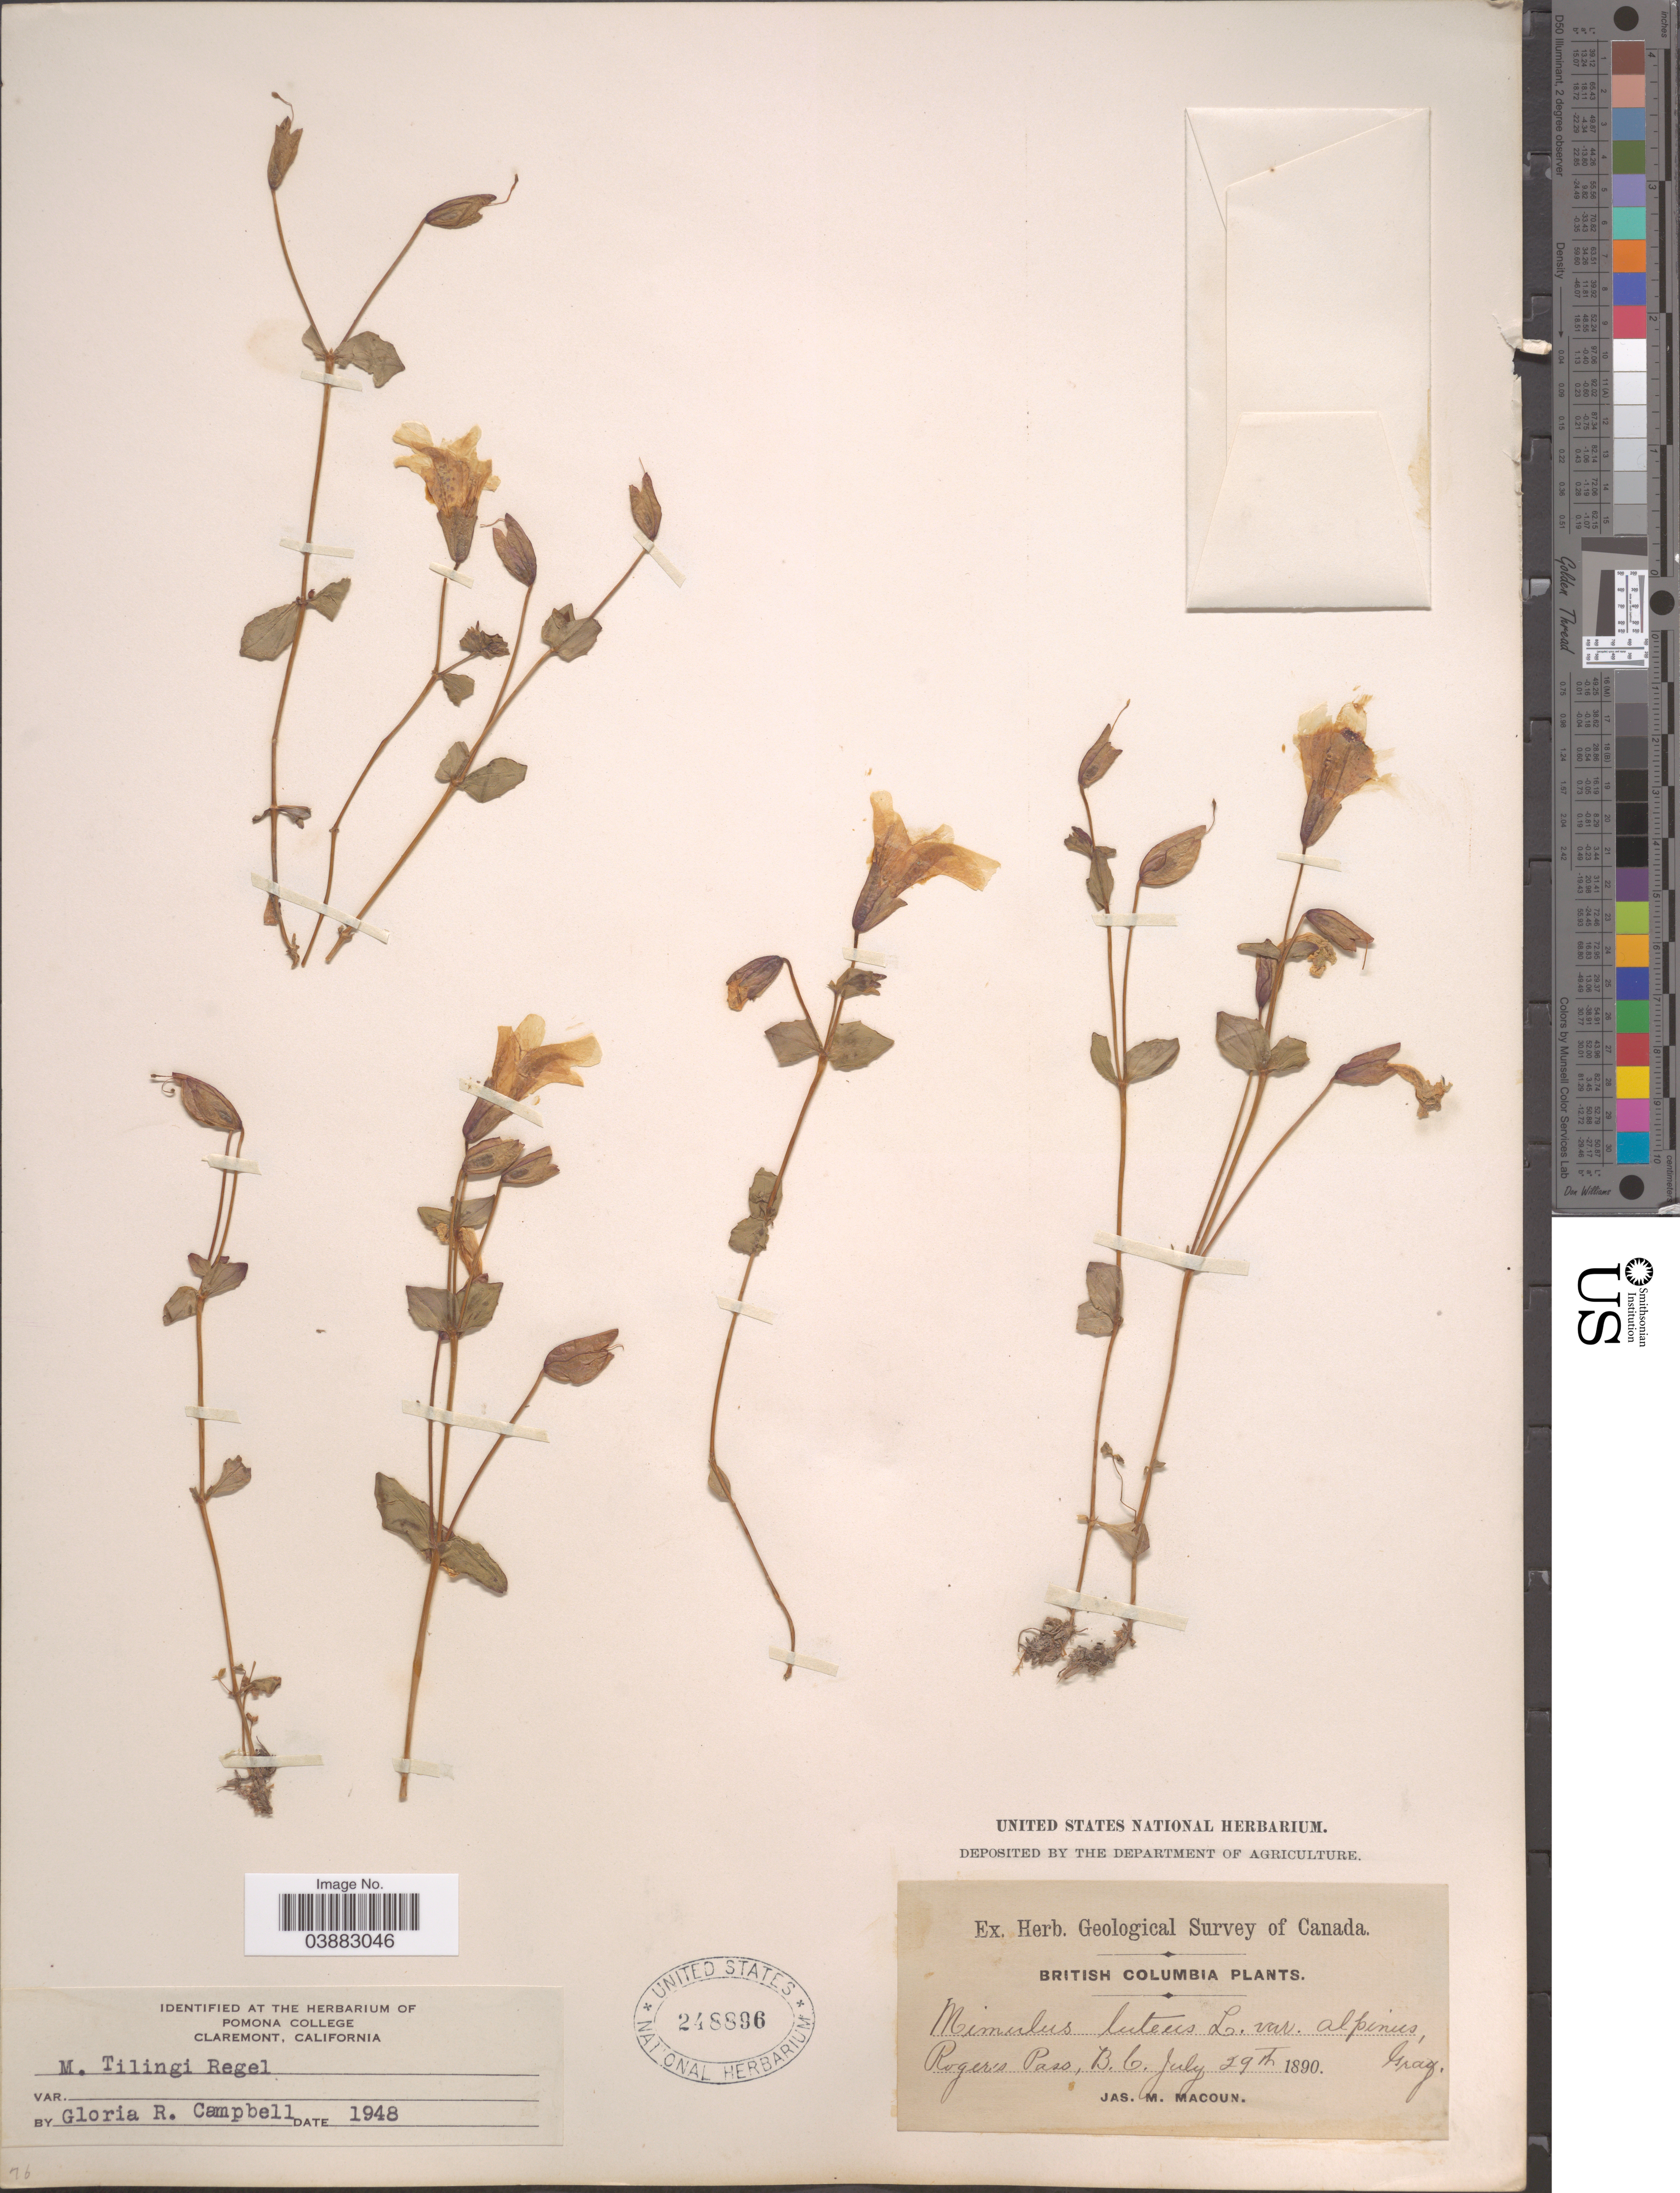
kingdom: Plantae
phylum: Tracheophyta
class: Magnoliopsida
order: Lamiales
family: Phrymaceae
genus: Mimulus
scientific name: Mimulus tilingii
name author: Regel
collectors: J. M. Macoun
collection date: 1890-07-29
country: Canada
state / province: British Columbia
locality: Rogers's Pass.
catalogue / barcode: US 248896